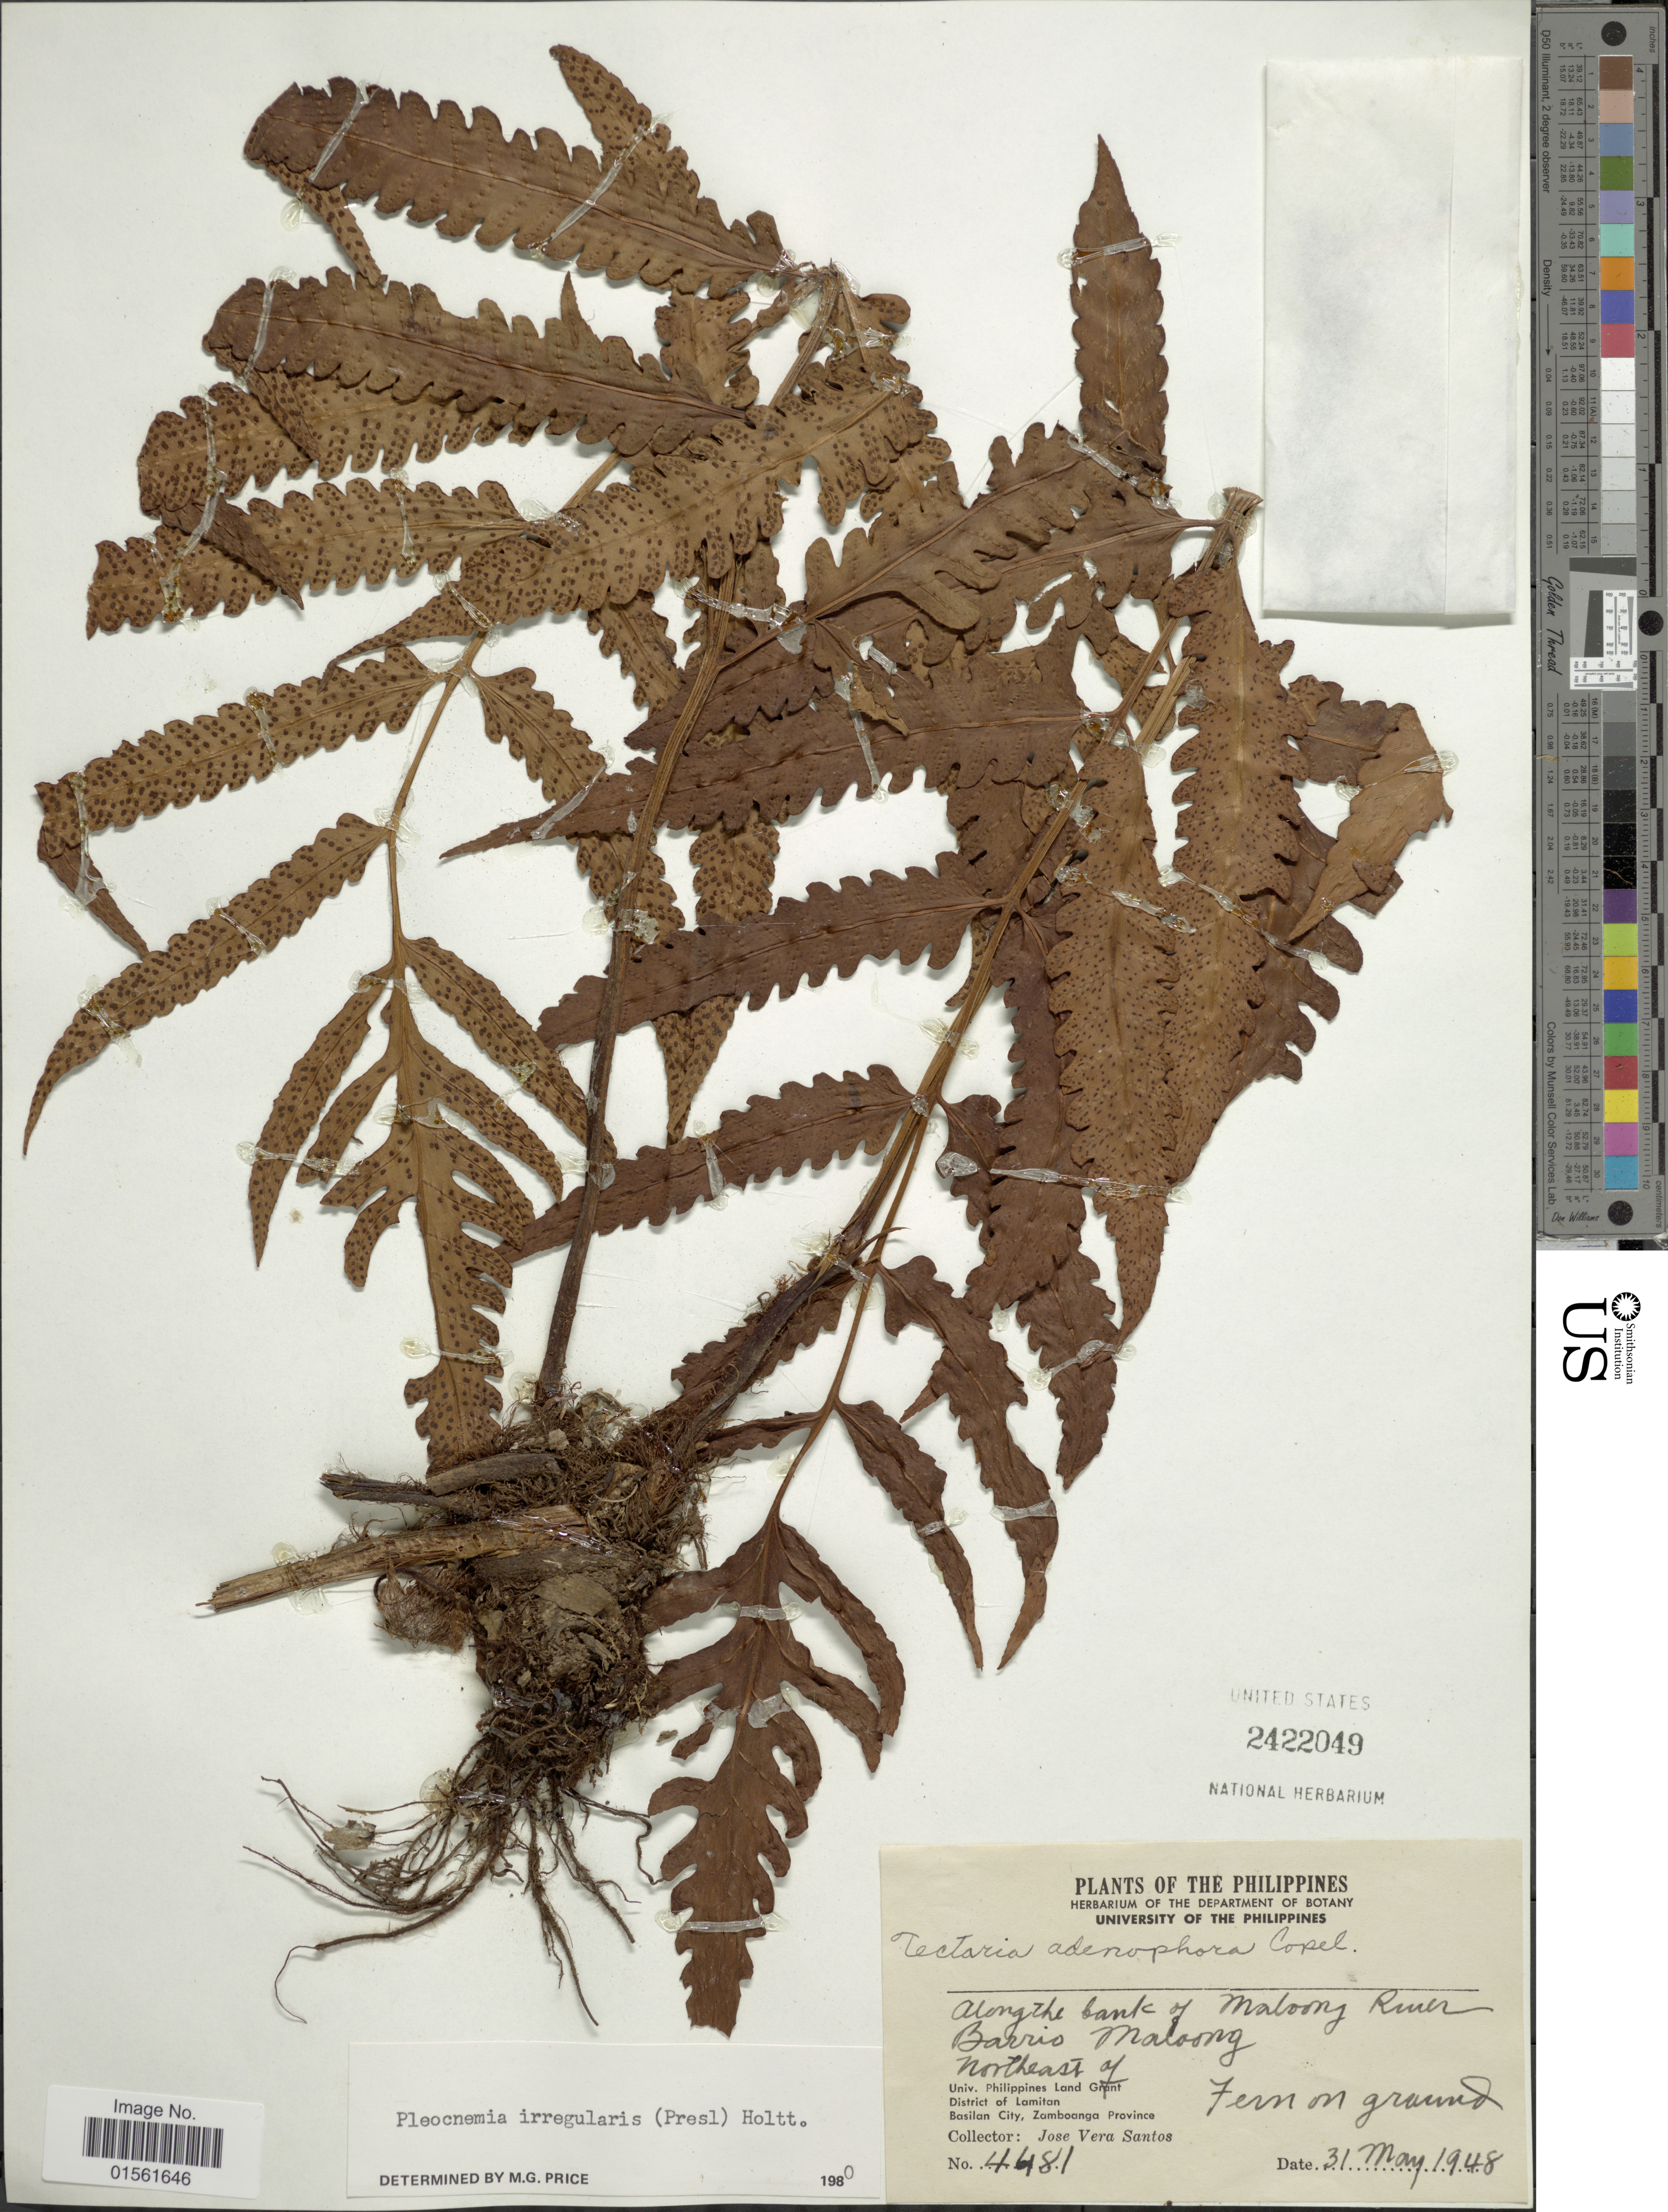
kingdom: Plantae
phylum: Tracheophyta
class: Polypodiopsida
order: Polypodiales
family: Dryopteridaceae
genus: Pleocnemia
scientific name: Pleocnemia irregularis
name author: (C. Presl) Holttum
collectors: J. Santos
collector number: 4481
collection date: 1948-05-31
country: Philippines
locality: Barrio Maloong, Northeast of Univ. Philippines Land Grant, District of Lamitan, Basilan City, Zamboanga Province.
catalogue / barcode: US 2422049